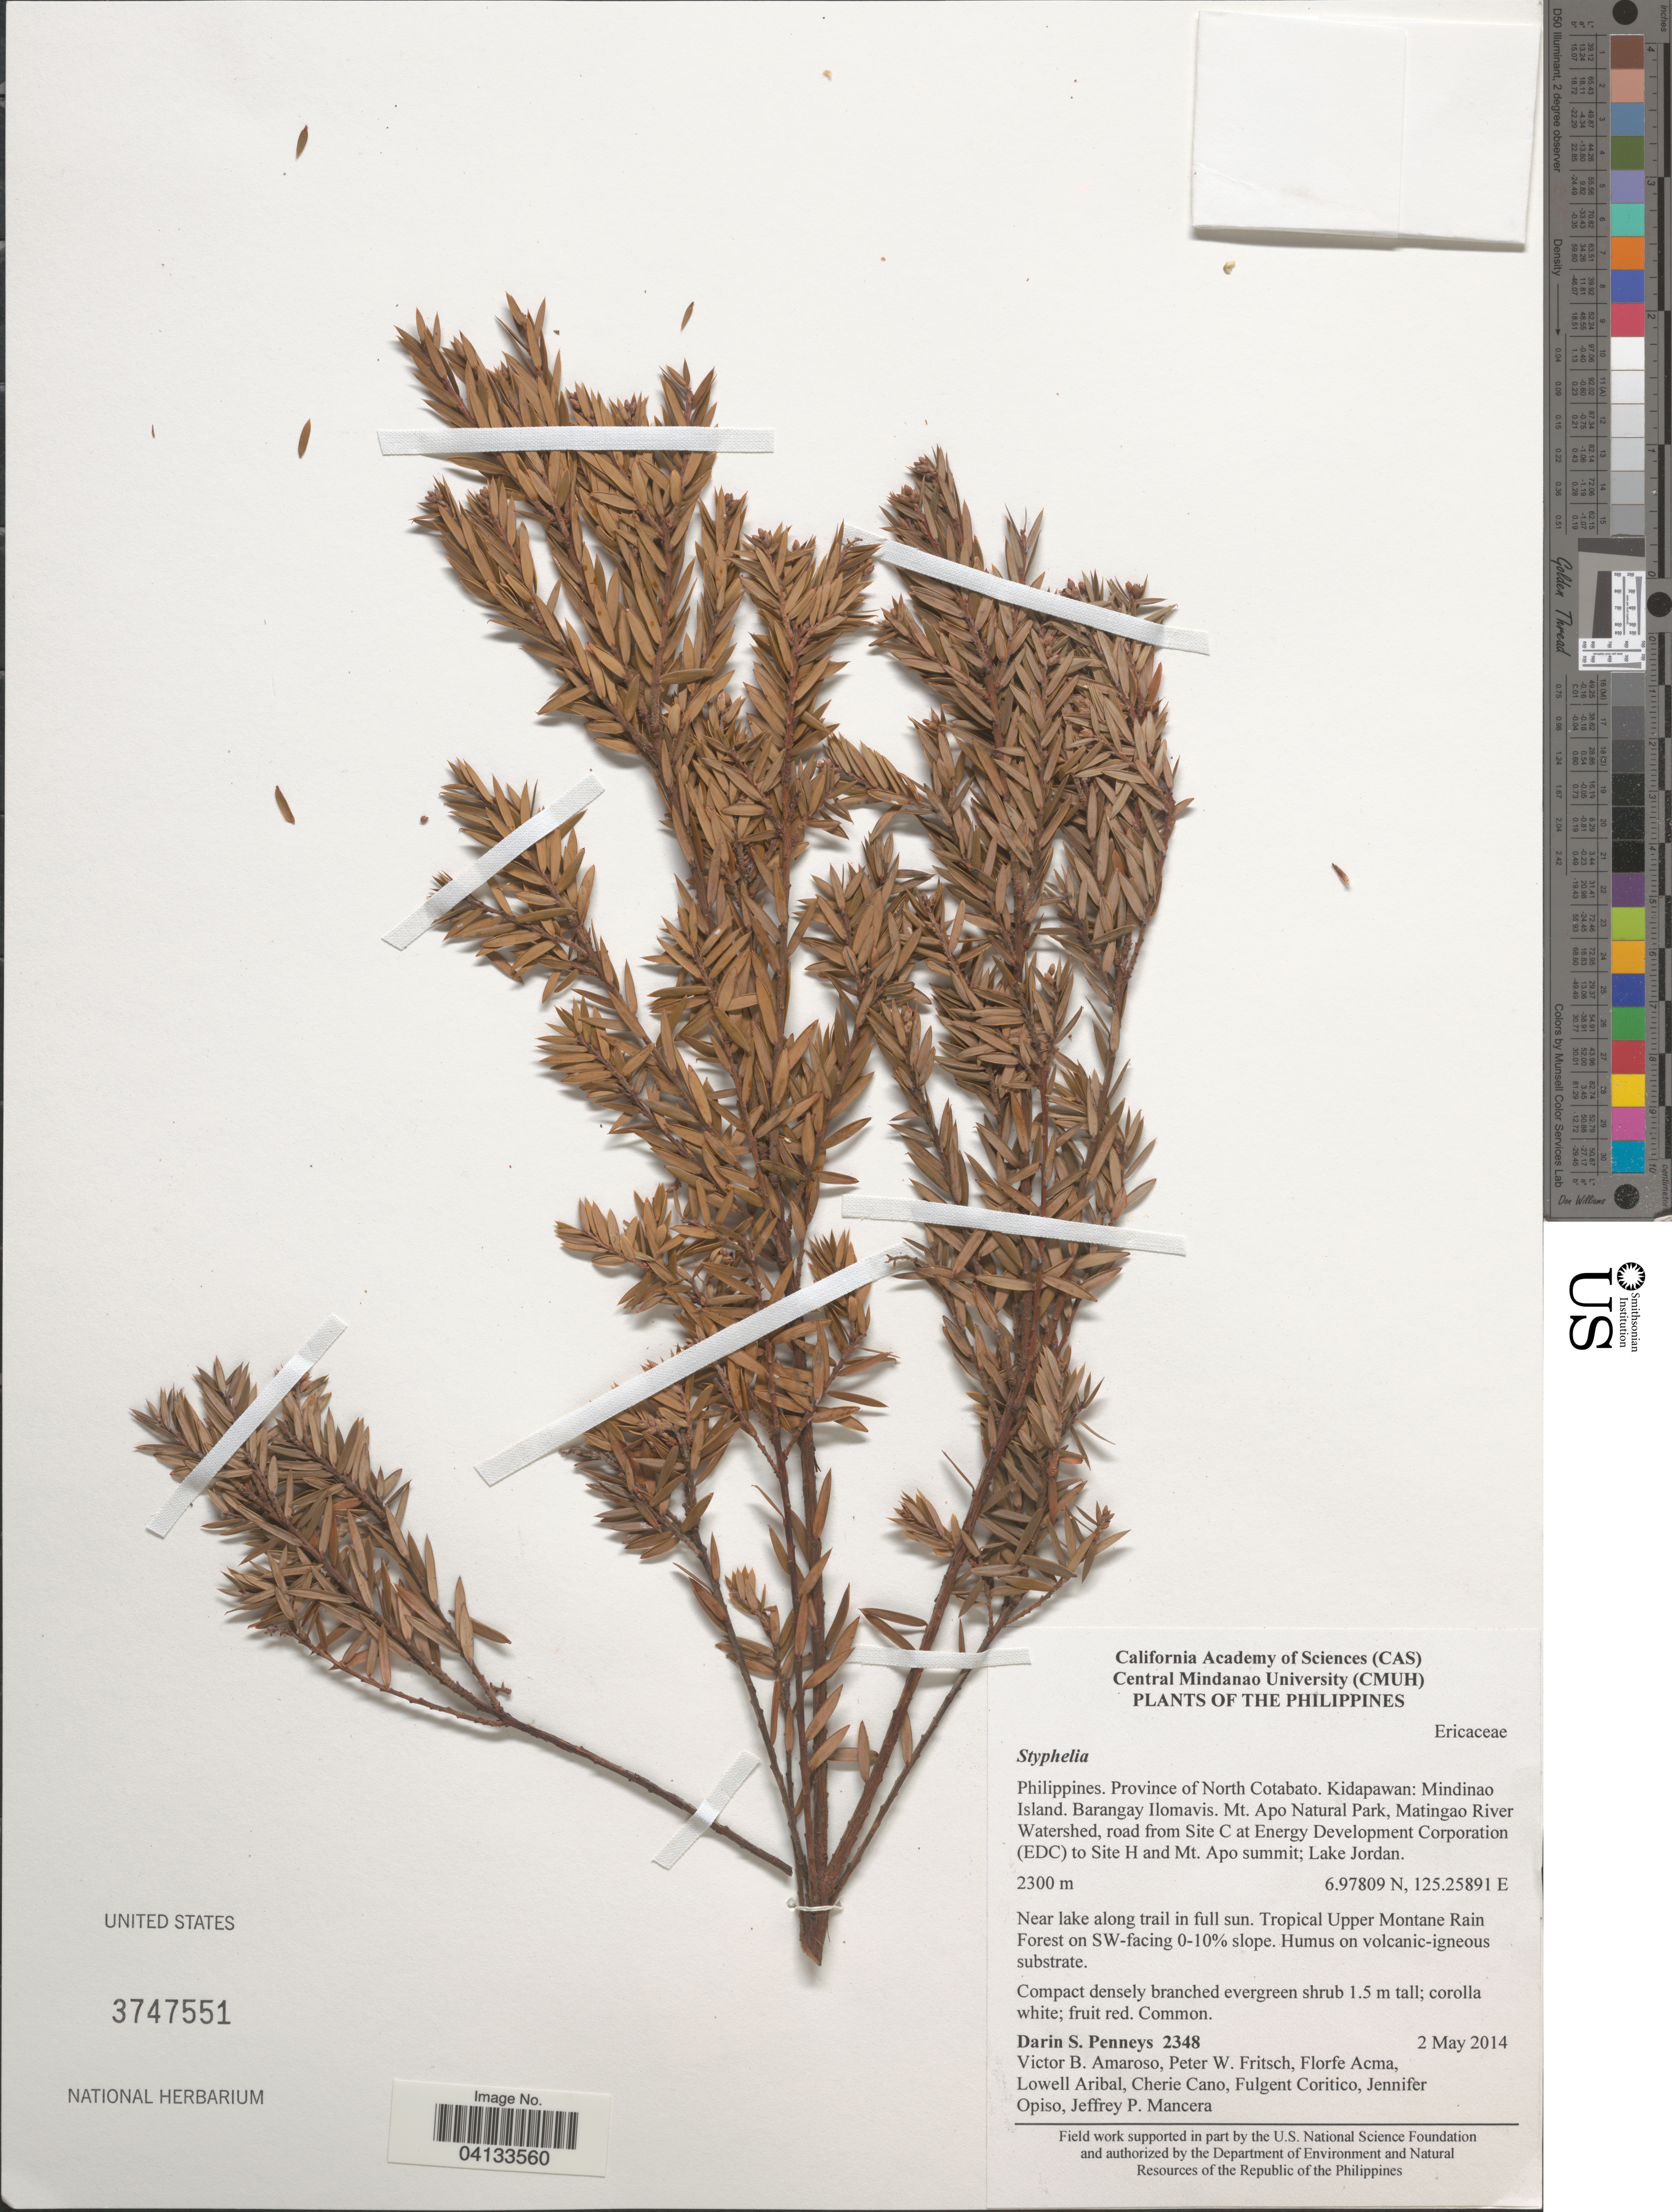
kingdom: Plantae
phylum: Tracheophyta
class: Magnoliopsida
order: Ericales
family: Ericaceae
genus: Styphelia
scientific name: Styphelia sp.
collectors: D. S. Penneys, V. Amoroso, P. W. Fritsch, F. Acma & et al.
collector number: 2348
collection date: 2014-05-02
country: Philippines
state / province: Soccsksargen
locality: Province of North Cotabato. Kidapawan: Mindanao Island. Barangay Ilomavis. Mt. Apo Natural Park, Matingao River Watershed, road from Site C to Site H and Mt. Apo summit; Lake Jordan. Near lake along trail in full sun.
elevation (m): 2300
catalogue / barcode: US 3747551